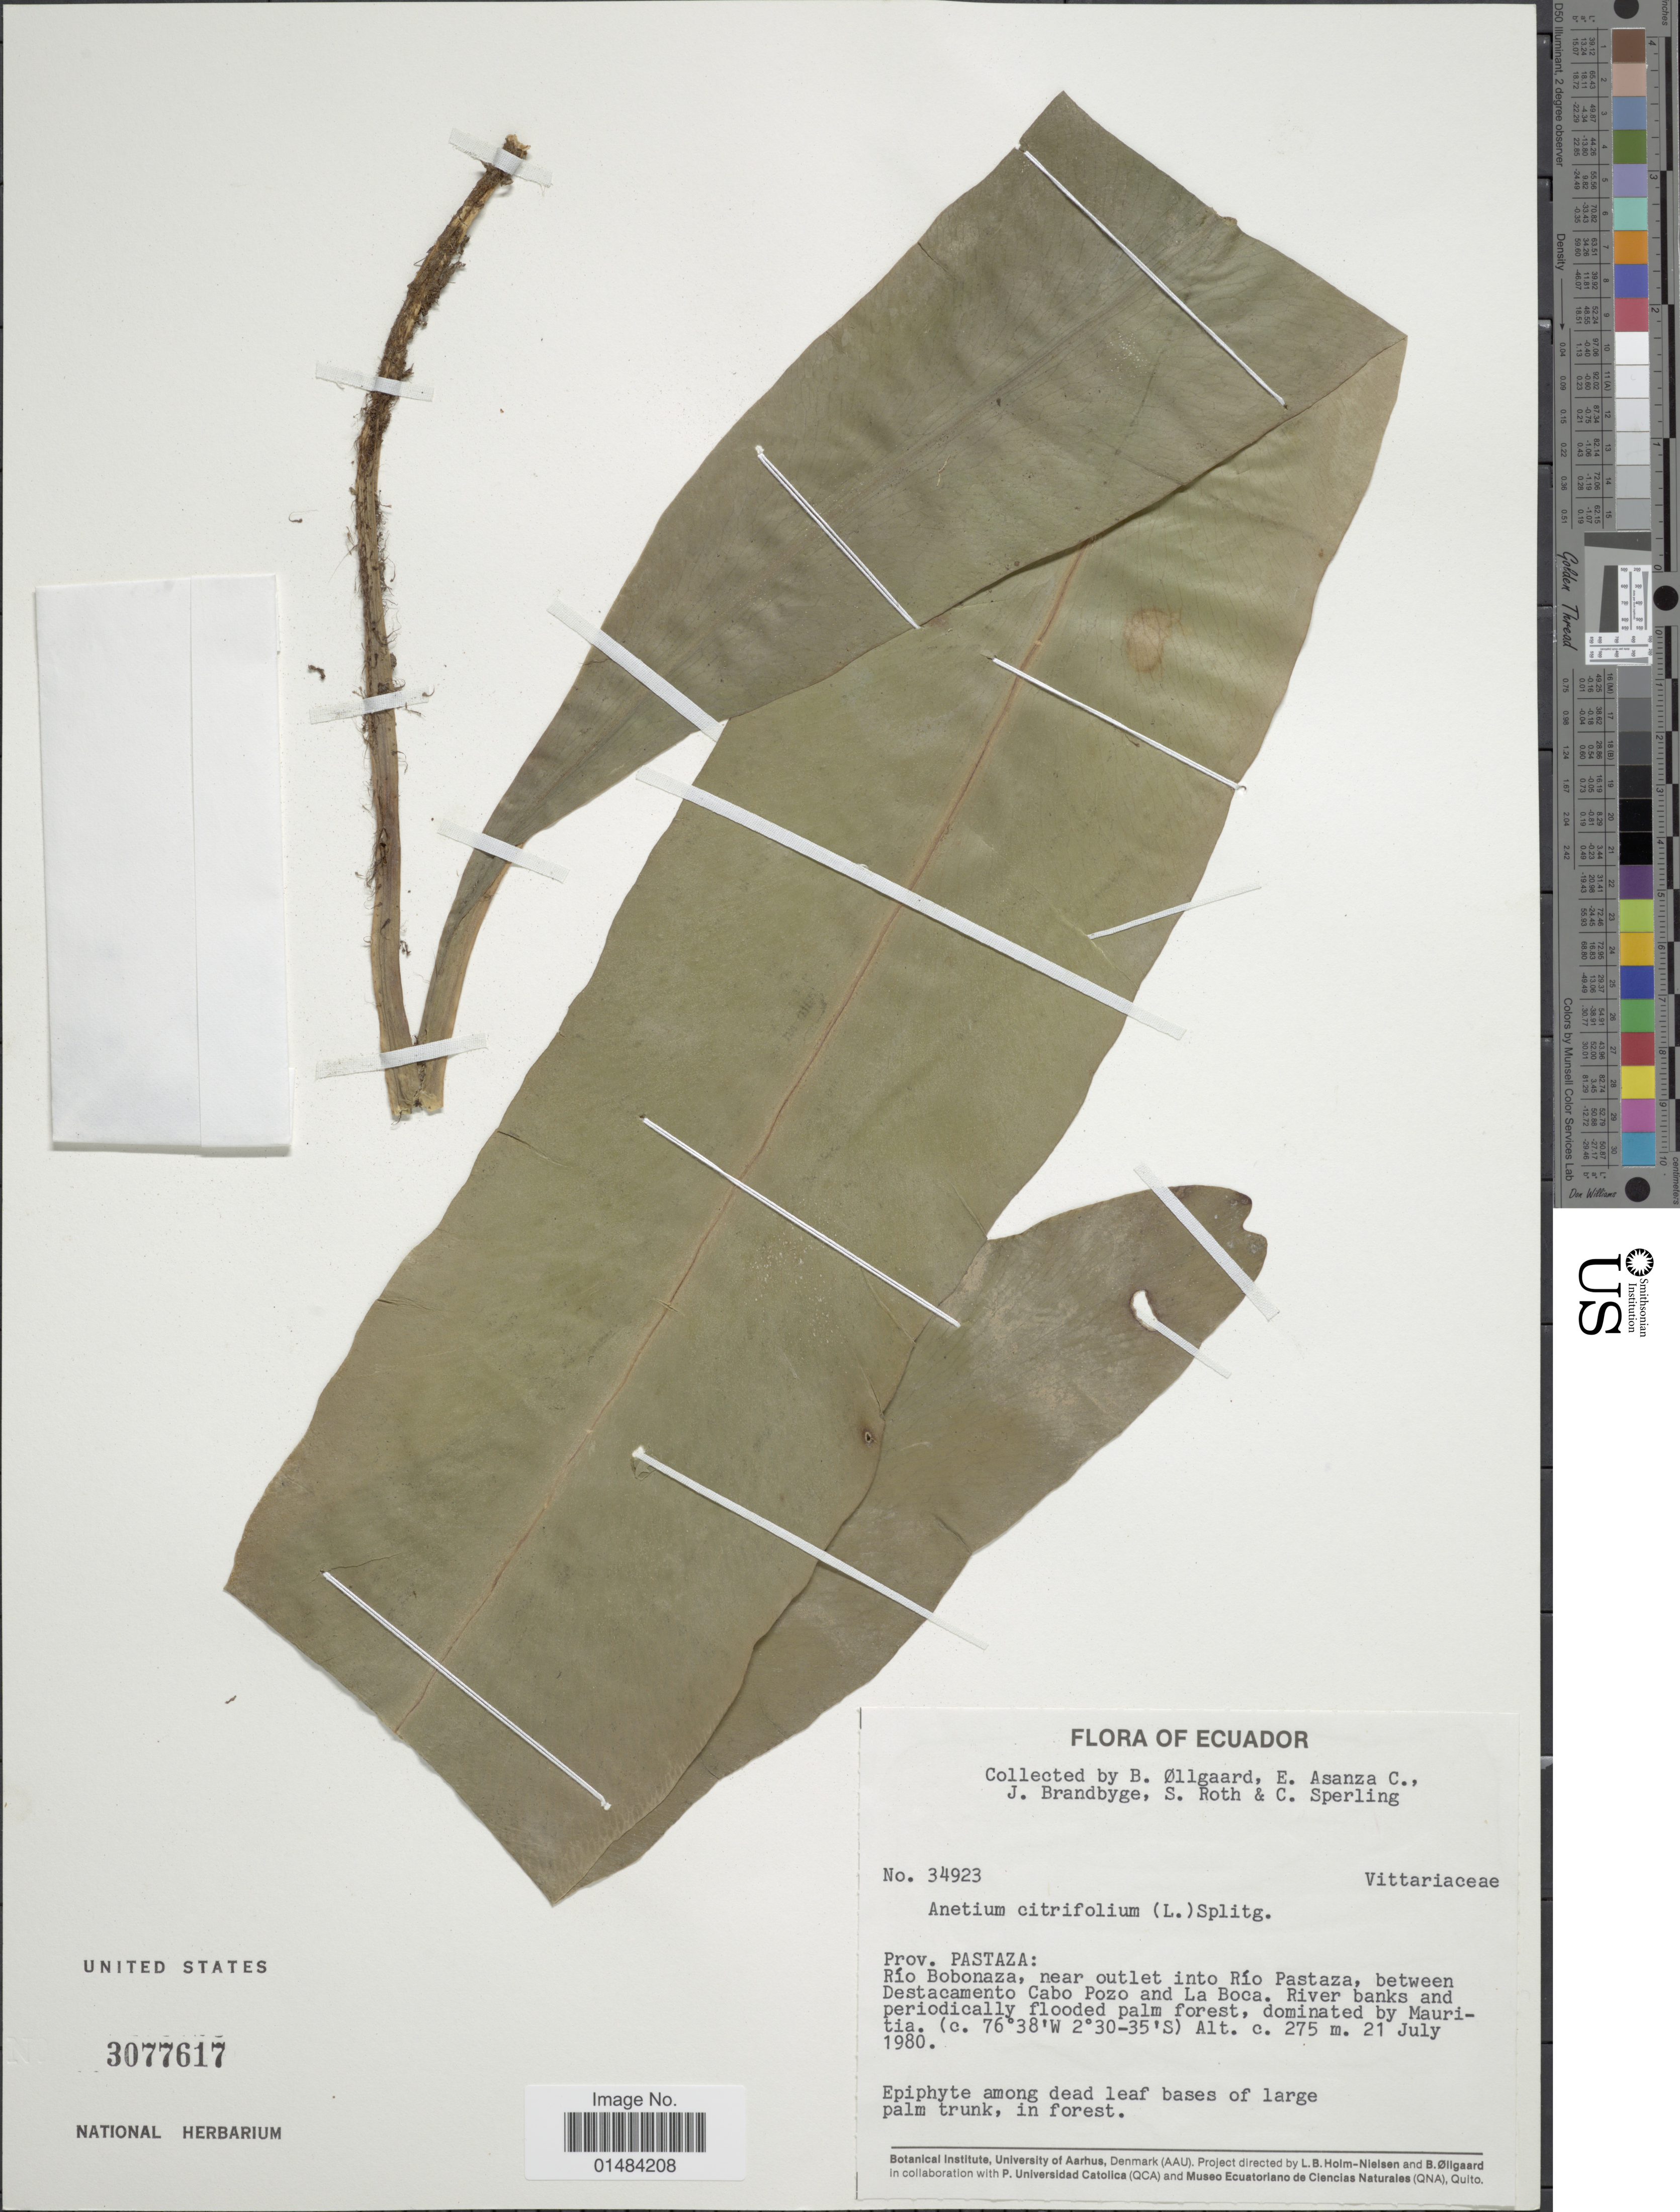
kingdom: Plantae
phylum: Tracheophyta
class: Polypodiopsida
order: Polypodiales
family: Pteridaceae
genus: Anetium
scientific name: Anetium citrifolium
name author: (L.) Splitg.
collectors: B. Øllgaard, E. Asanza C., J. Brandbyge, S. Roth & C. Sperling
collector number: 34923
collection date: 1980-07-21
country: Ecuador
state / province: Pastaza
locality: Ecuador, Prov. Pastaza, Rio Bobonaza, near outlet into Rio Pastaza, between Destacamento Cabo Pozo and La Boca.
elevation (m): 275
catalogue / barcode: US 3077617